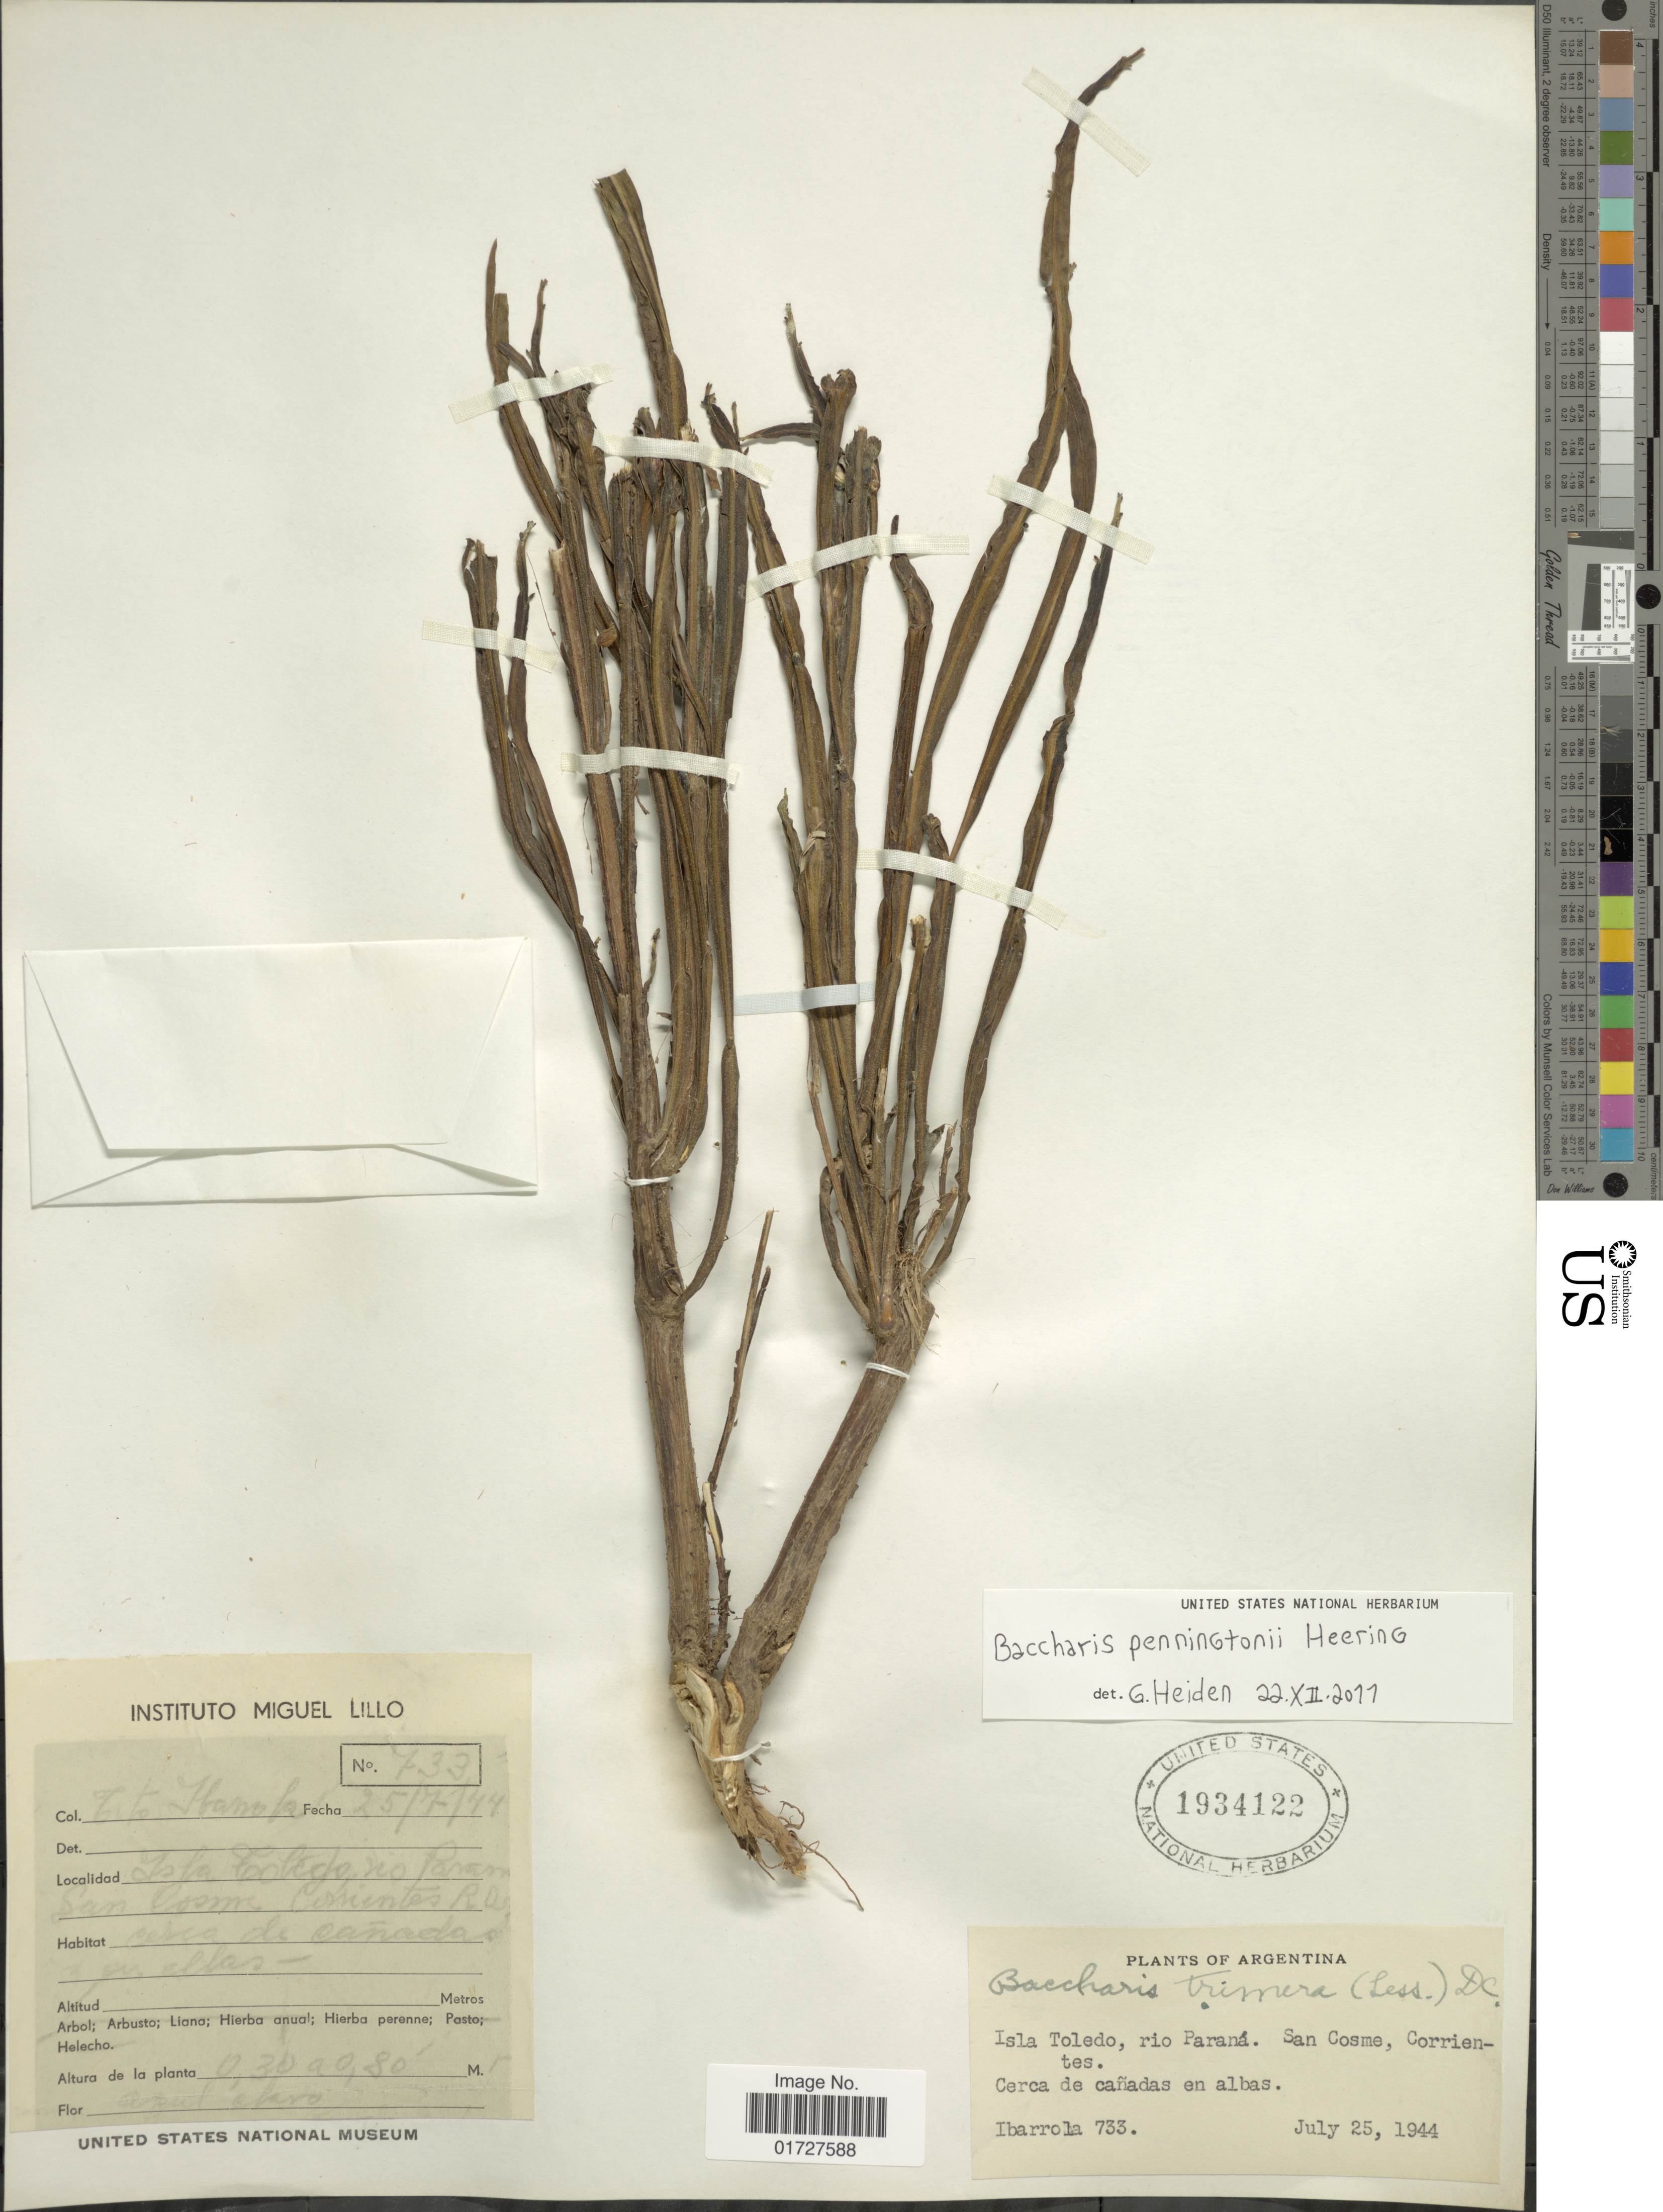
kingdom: Plantae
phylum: Tracheophyta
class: Magnoliopsida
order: Asterales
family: Asteraceae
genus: Baccharis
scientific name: Baccharis penningtonii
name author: Heering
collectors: T. Ibarrola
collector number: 733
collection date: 1944-07-25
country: Argentina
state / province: Corrientes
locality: Isla Toledo, rio Parana, San Cosme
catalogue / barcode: US 1934122